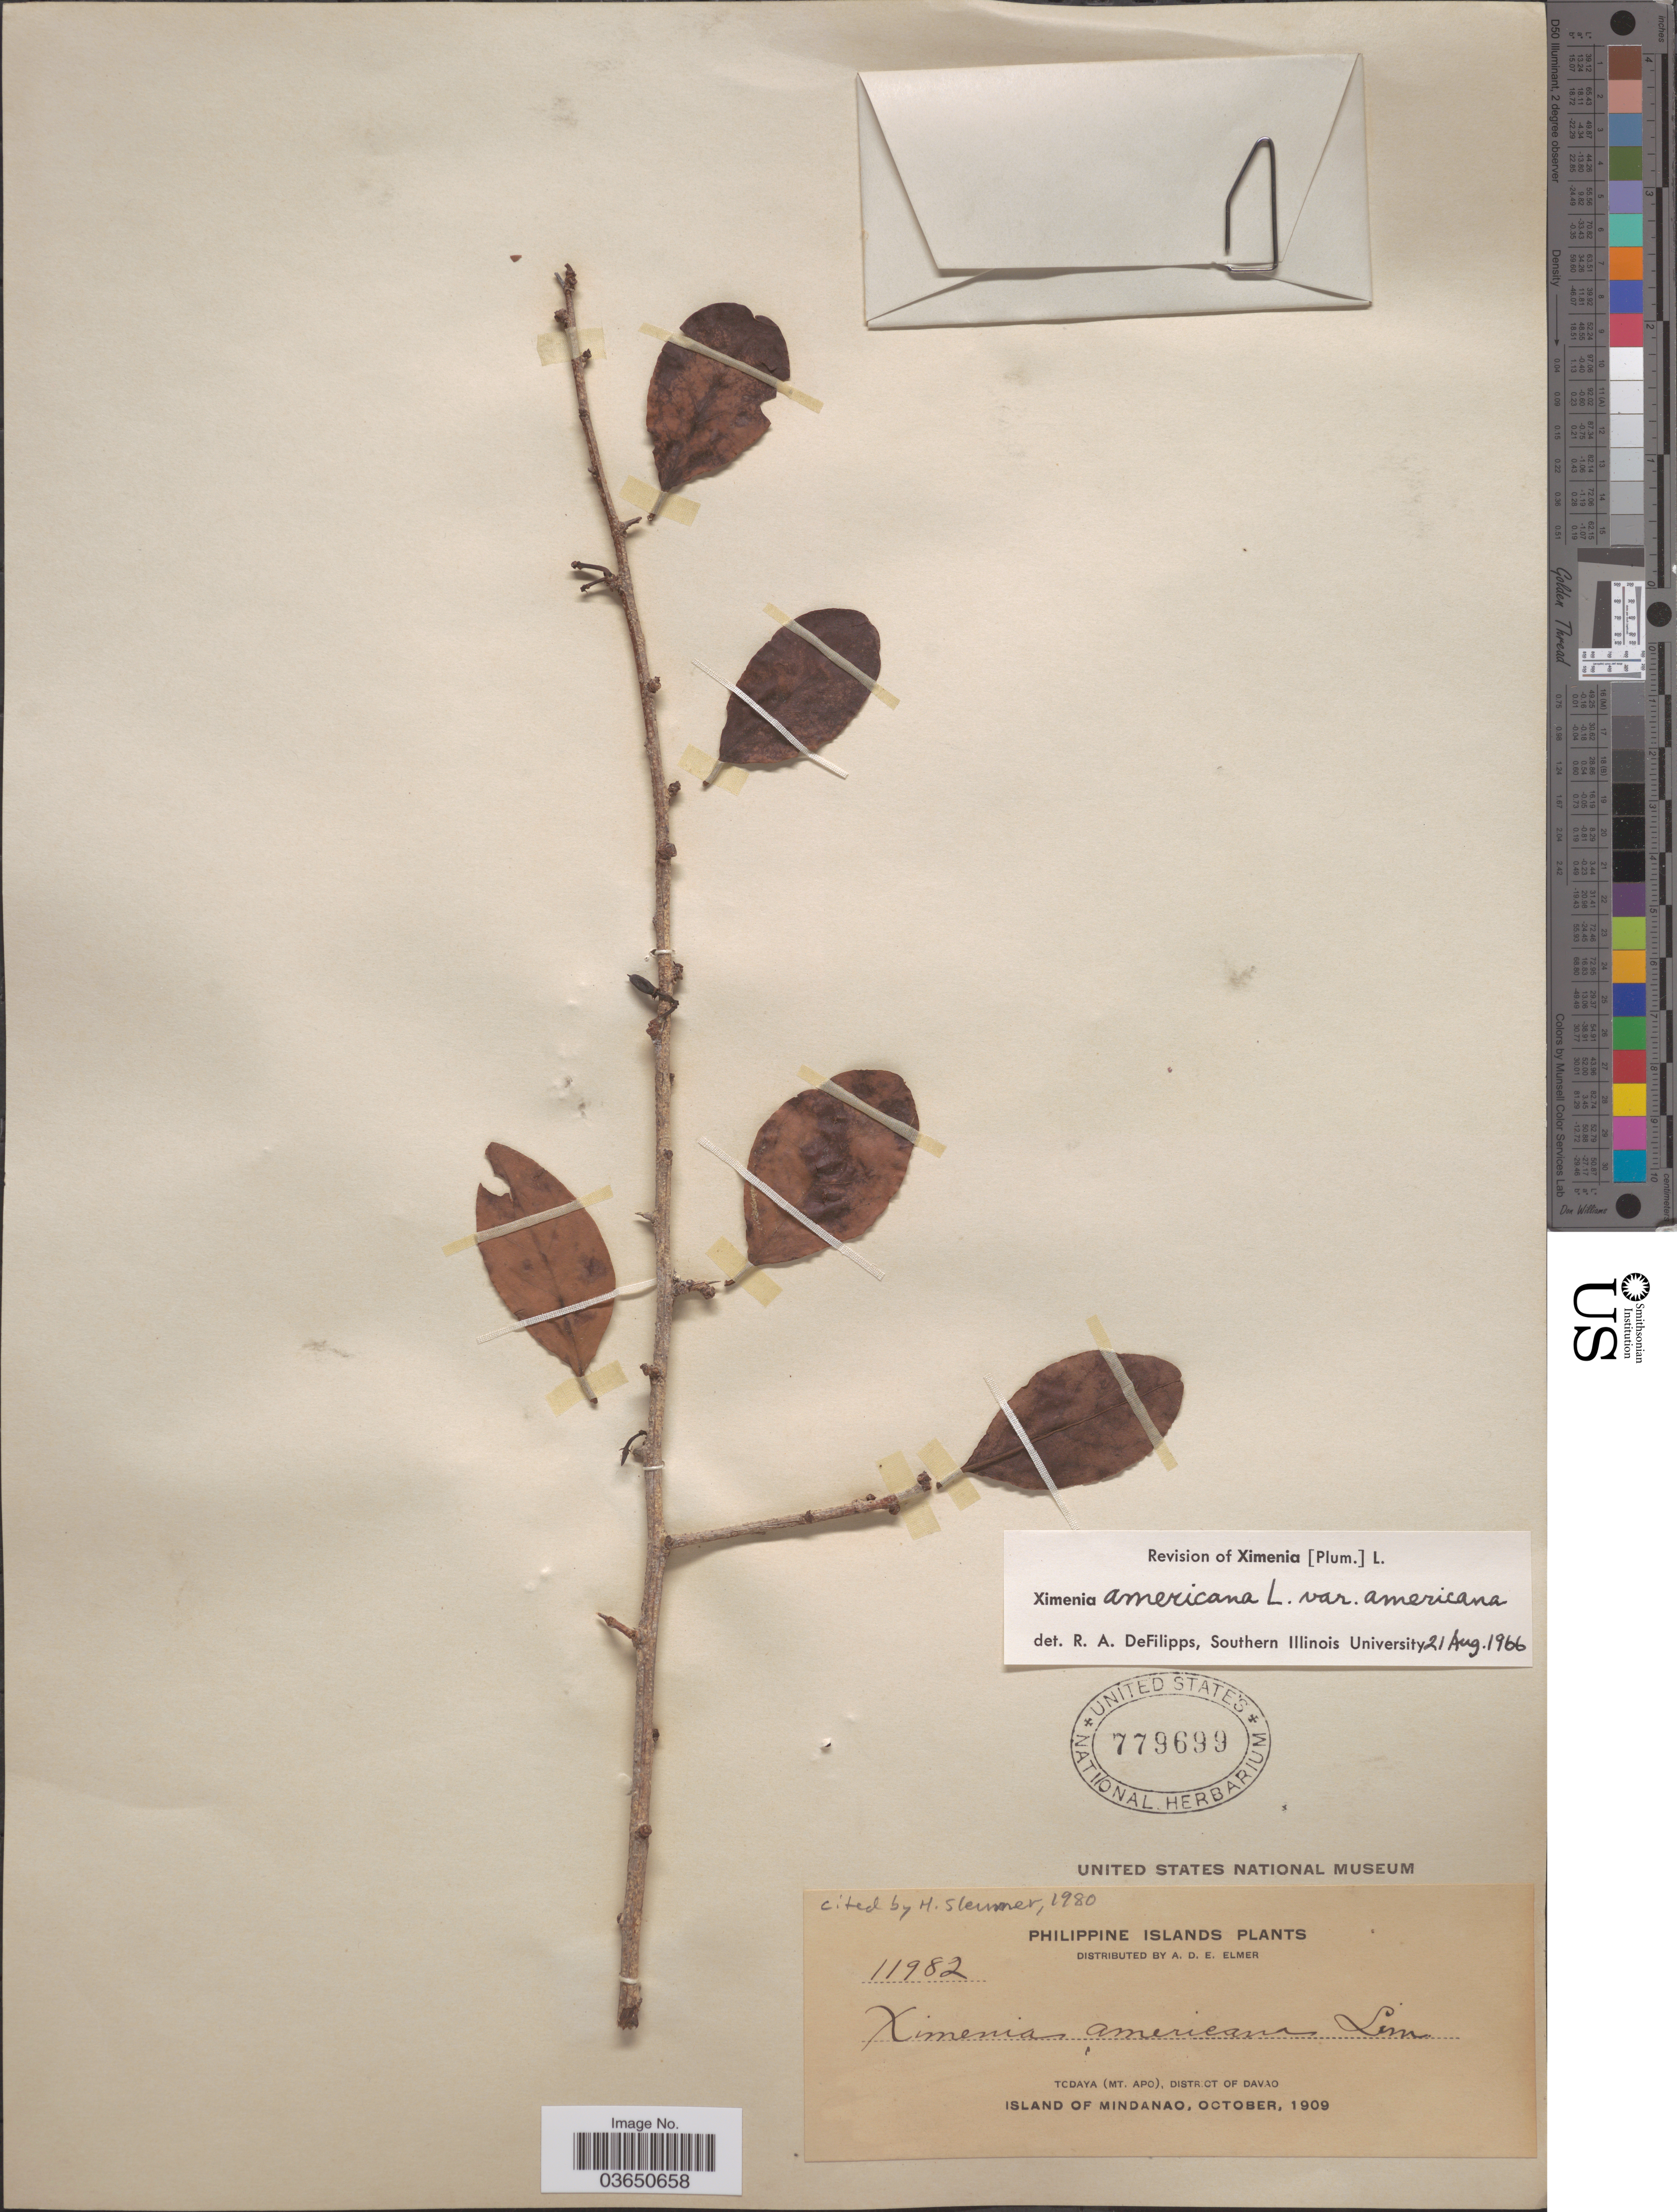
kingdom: Plantae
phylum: Tracheophyta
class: Magnoliopsida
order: Santalales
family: Ximeniaceae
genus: Ximenia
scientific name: Ximenia americana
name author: L.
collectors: A. D. E. Elmer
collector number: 11982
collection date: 1909-10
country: Philippines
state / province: Davao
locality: Todaya (Mt. Apo), District of Davao. Island of Mindanao.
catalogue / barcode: US 779699